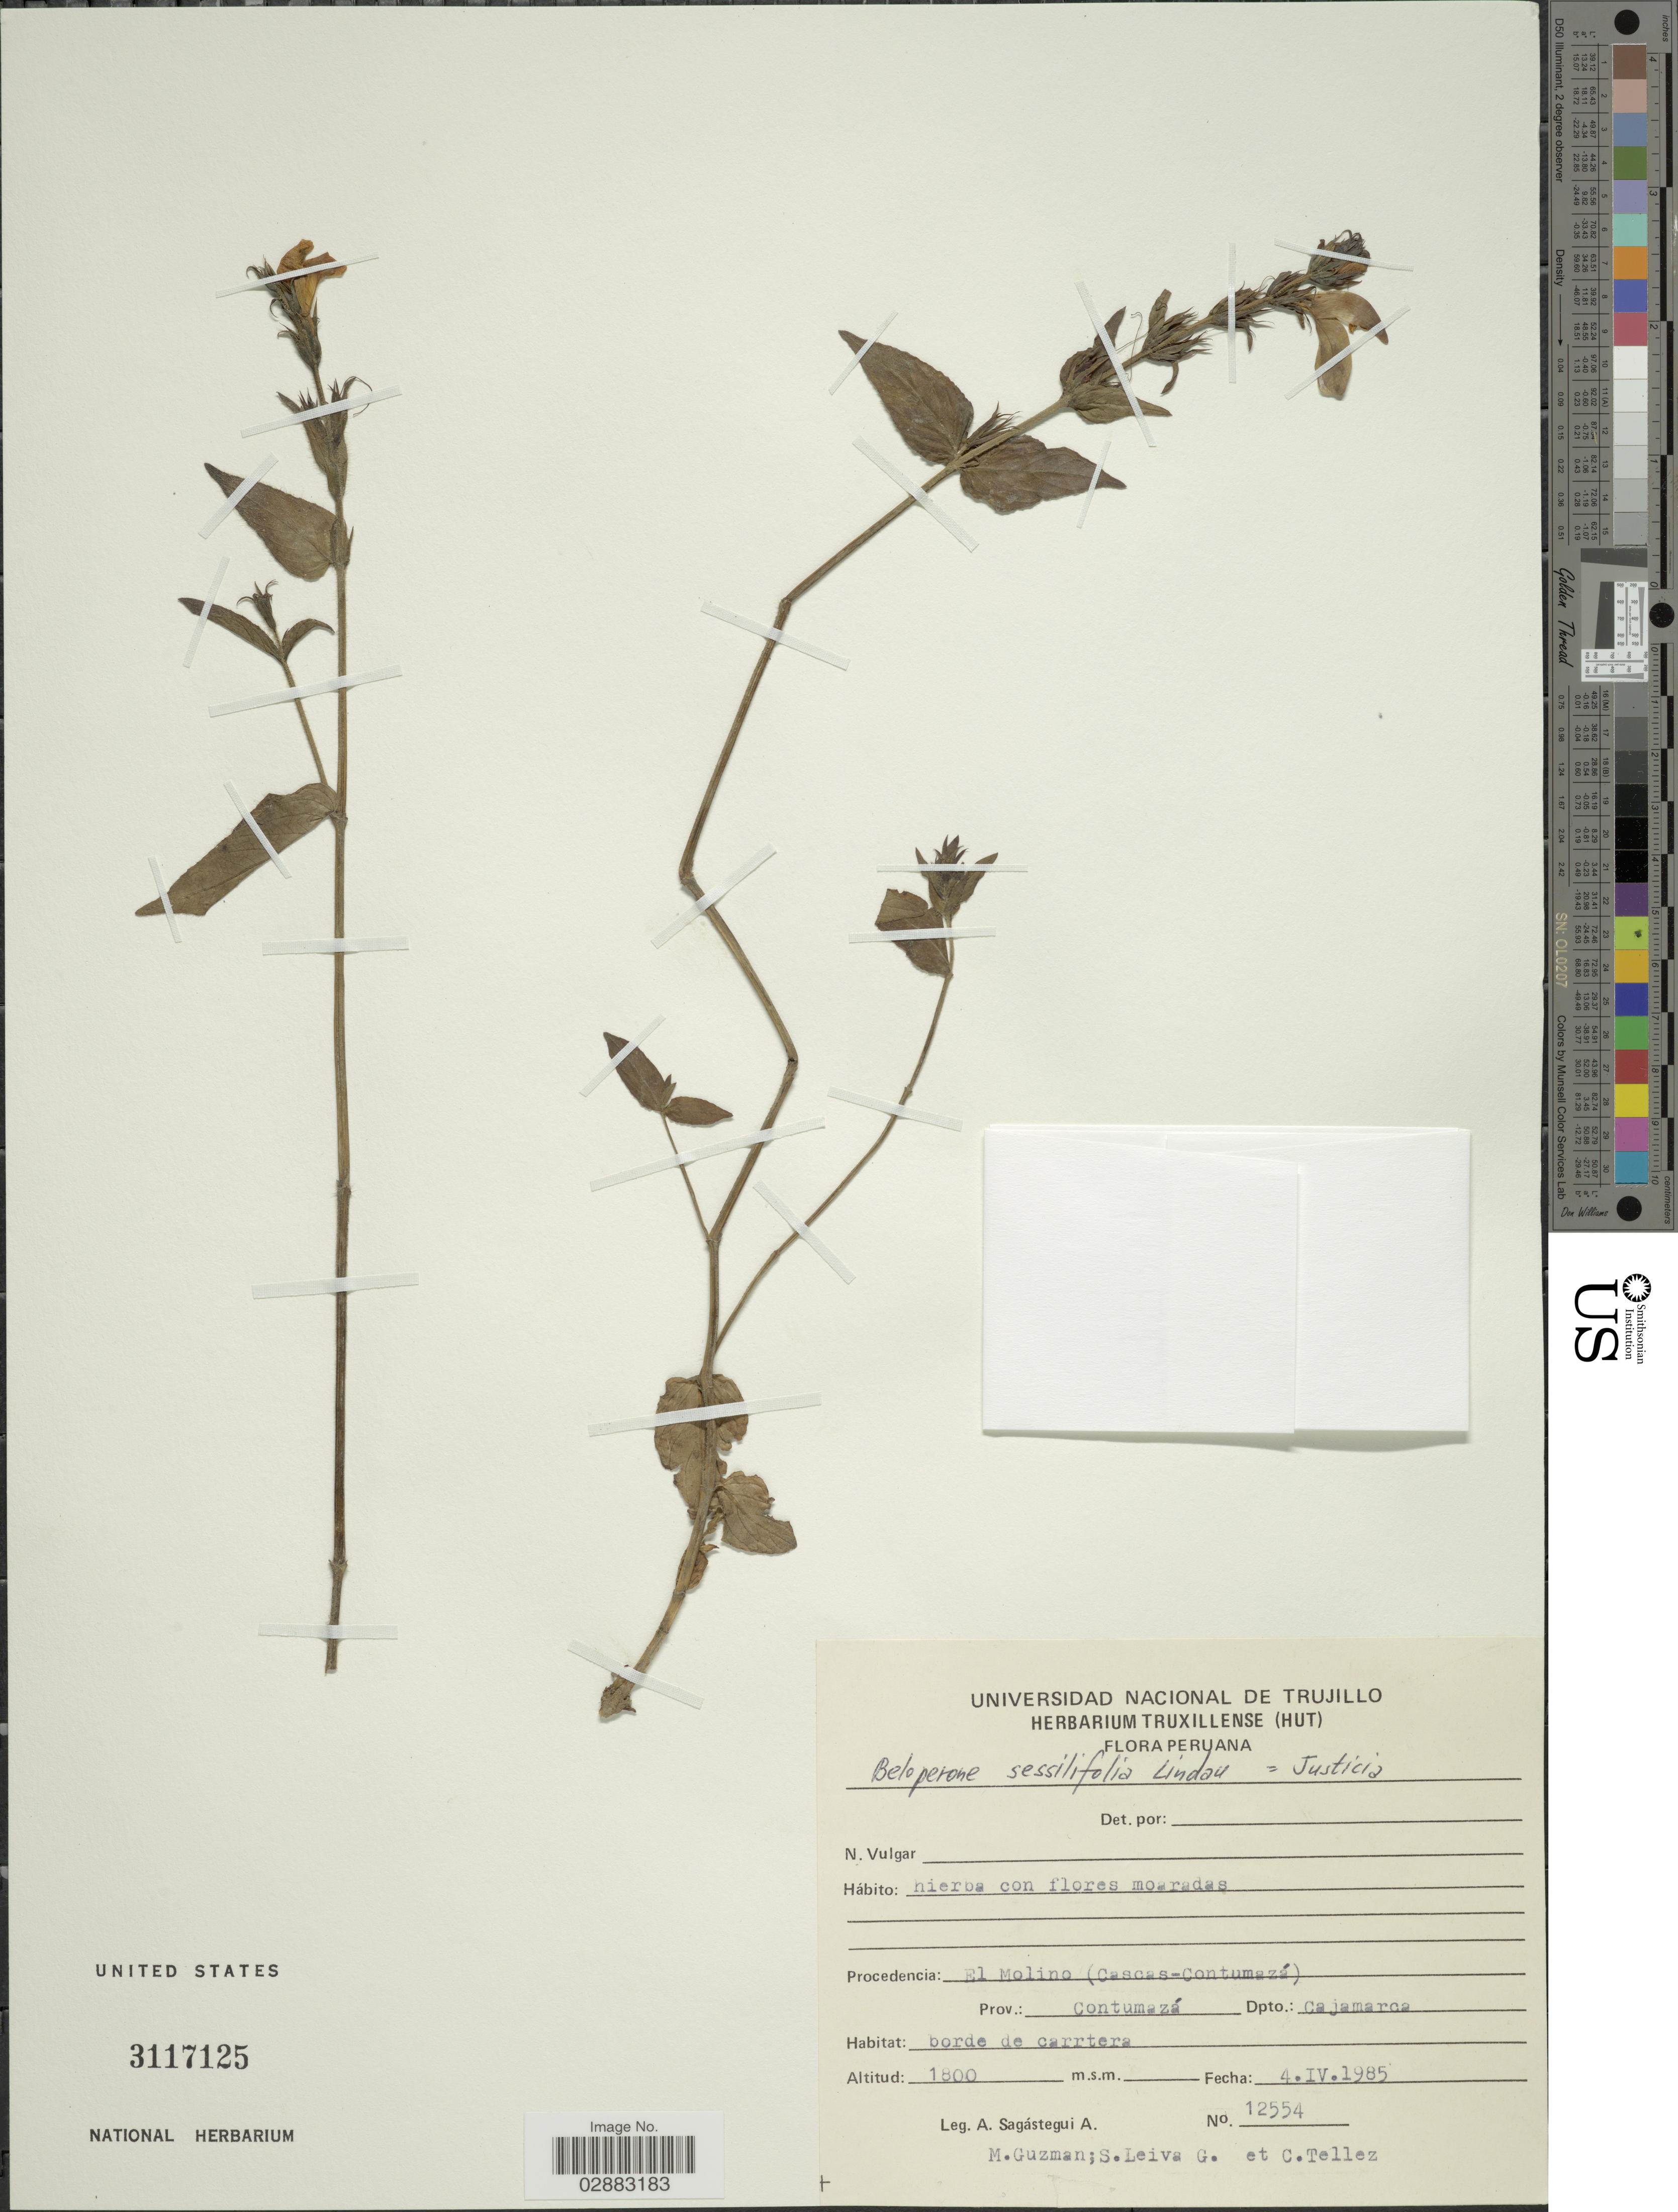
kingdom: Plantae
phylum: Tracheophyta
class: Magnoliopsida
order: Lamiales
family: Acanthaceae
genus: Justicia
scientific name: Justicia sessilifolia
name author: (Lindau) Wassh.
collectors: A. Sagástegui A., M. Guzman, S. Leiva G. & C. Téllez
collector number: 12554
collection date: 1985-04-04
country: Peru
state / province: Cajamarca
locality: El Molino (Cascas-Contimazá). Prov.: Contumazá. Dpto.: Cajamarca.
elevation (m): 1800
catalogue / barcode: US 3117125